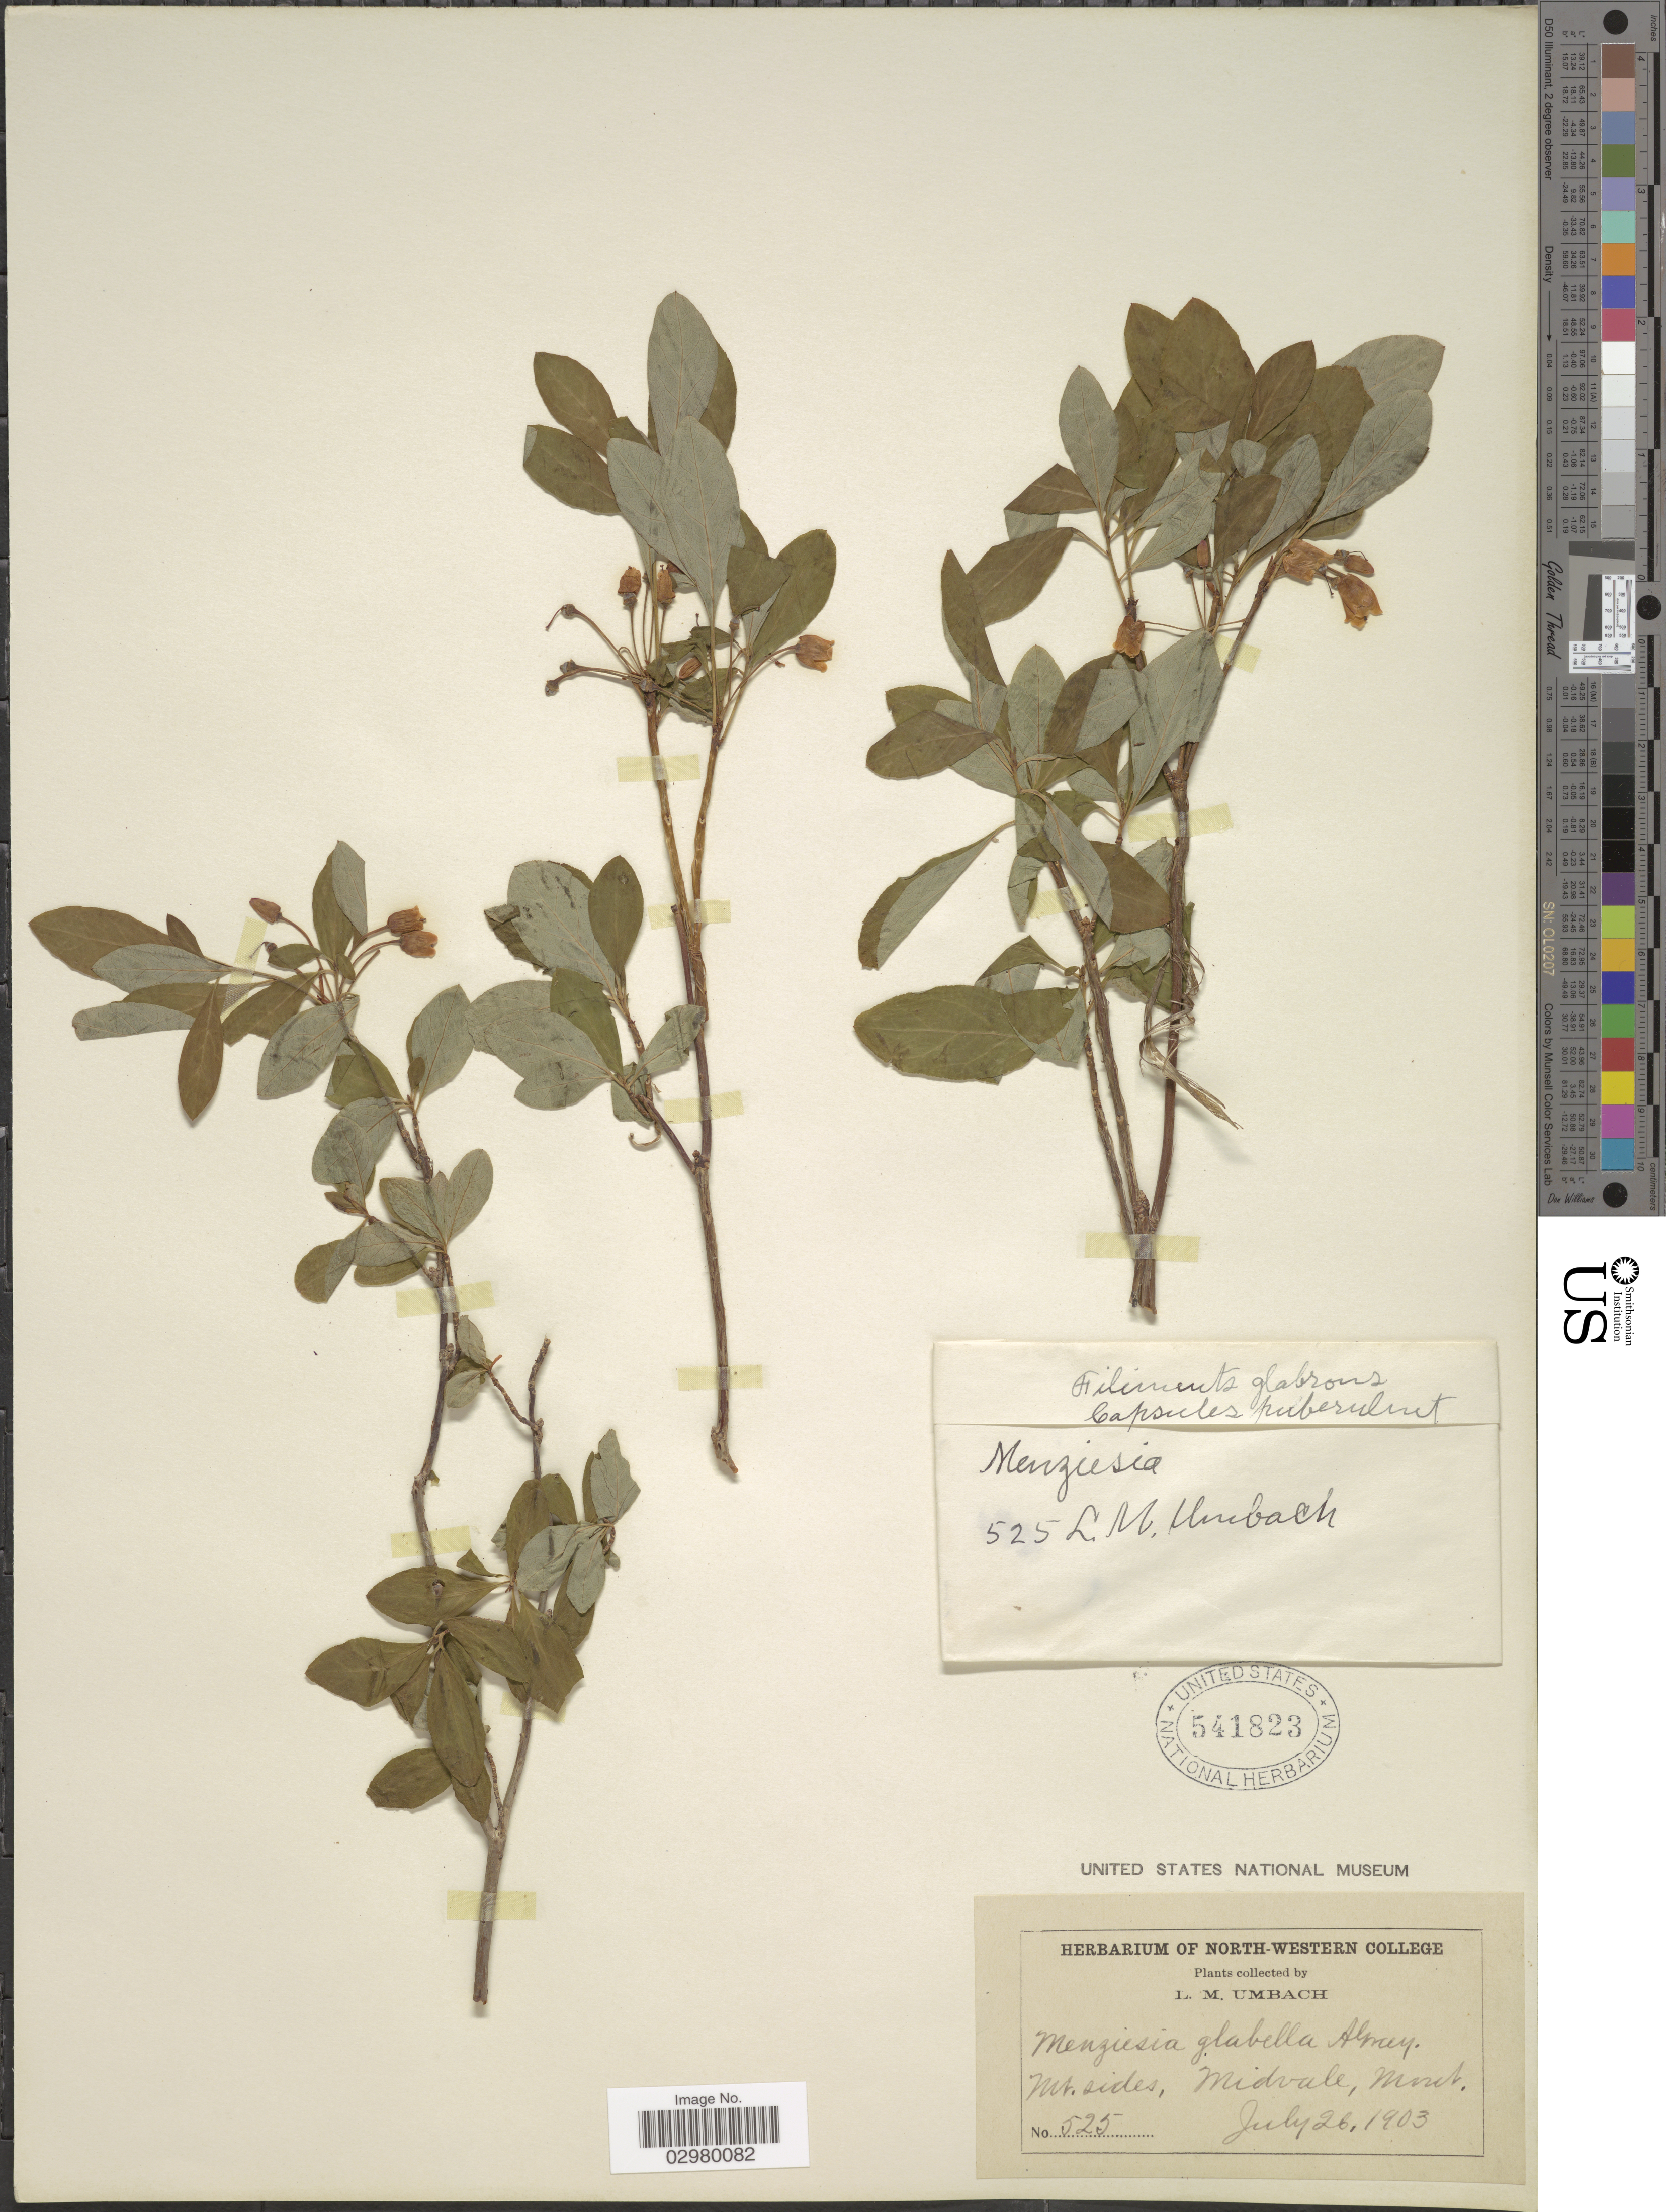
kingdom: Plantae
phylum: Tracheophyta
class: Magnoliopsida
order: Ericales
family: Ericaceae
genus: Menziesia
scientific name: Menziesia ferruginea subsp. glabella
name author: (A. Gray) Calder & Roy L. Taylor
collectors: L. M. Umbach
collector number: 525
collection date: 1903-07-26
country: United States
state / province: Montana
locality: Mt. sides. Midvale.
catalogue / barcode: US 541823